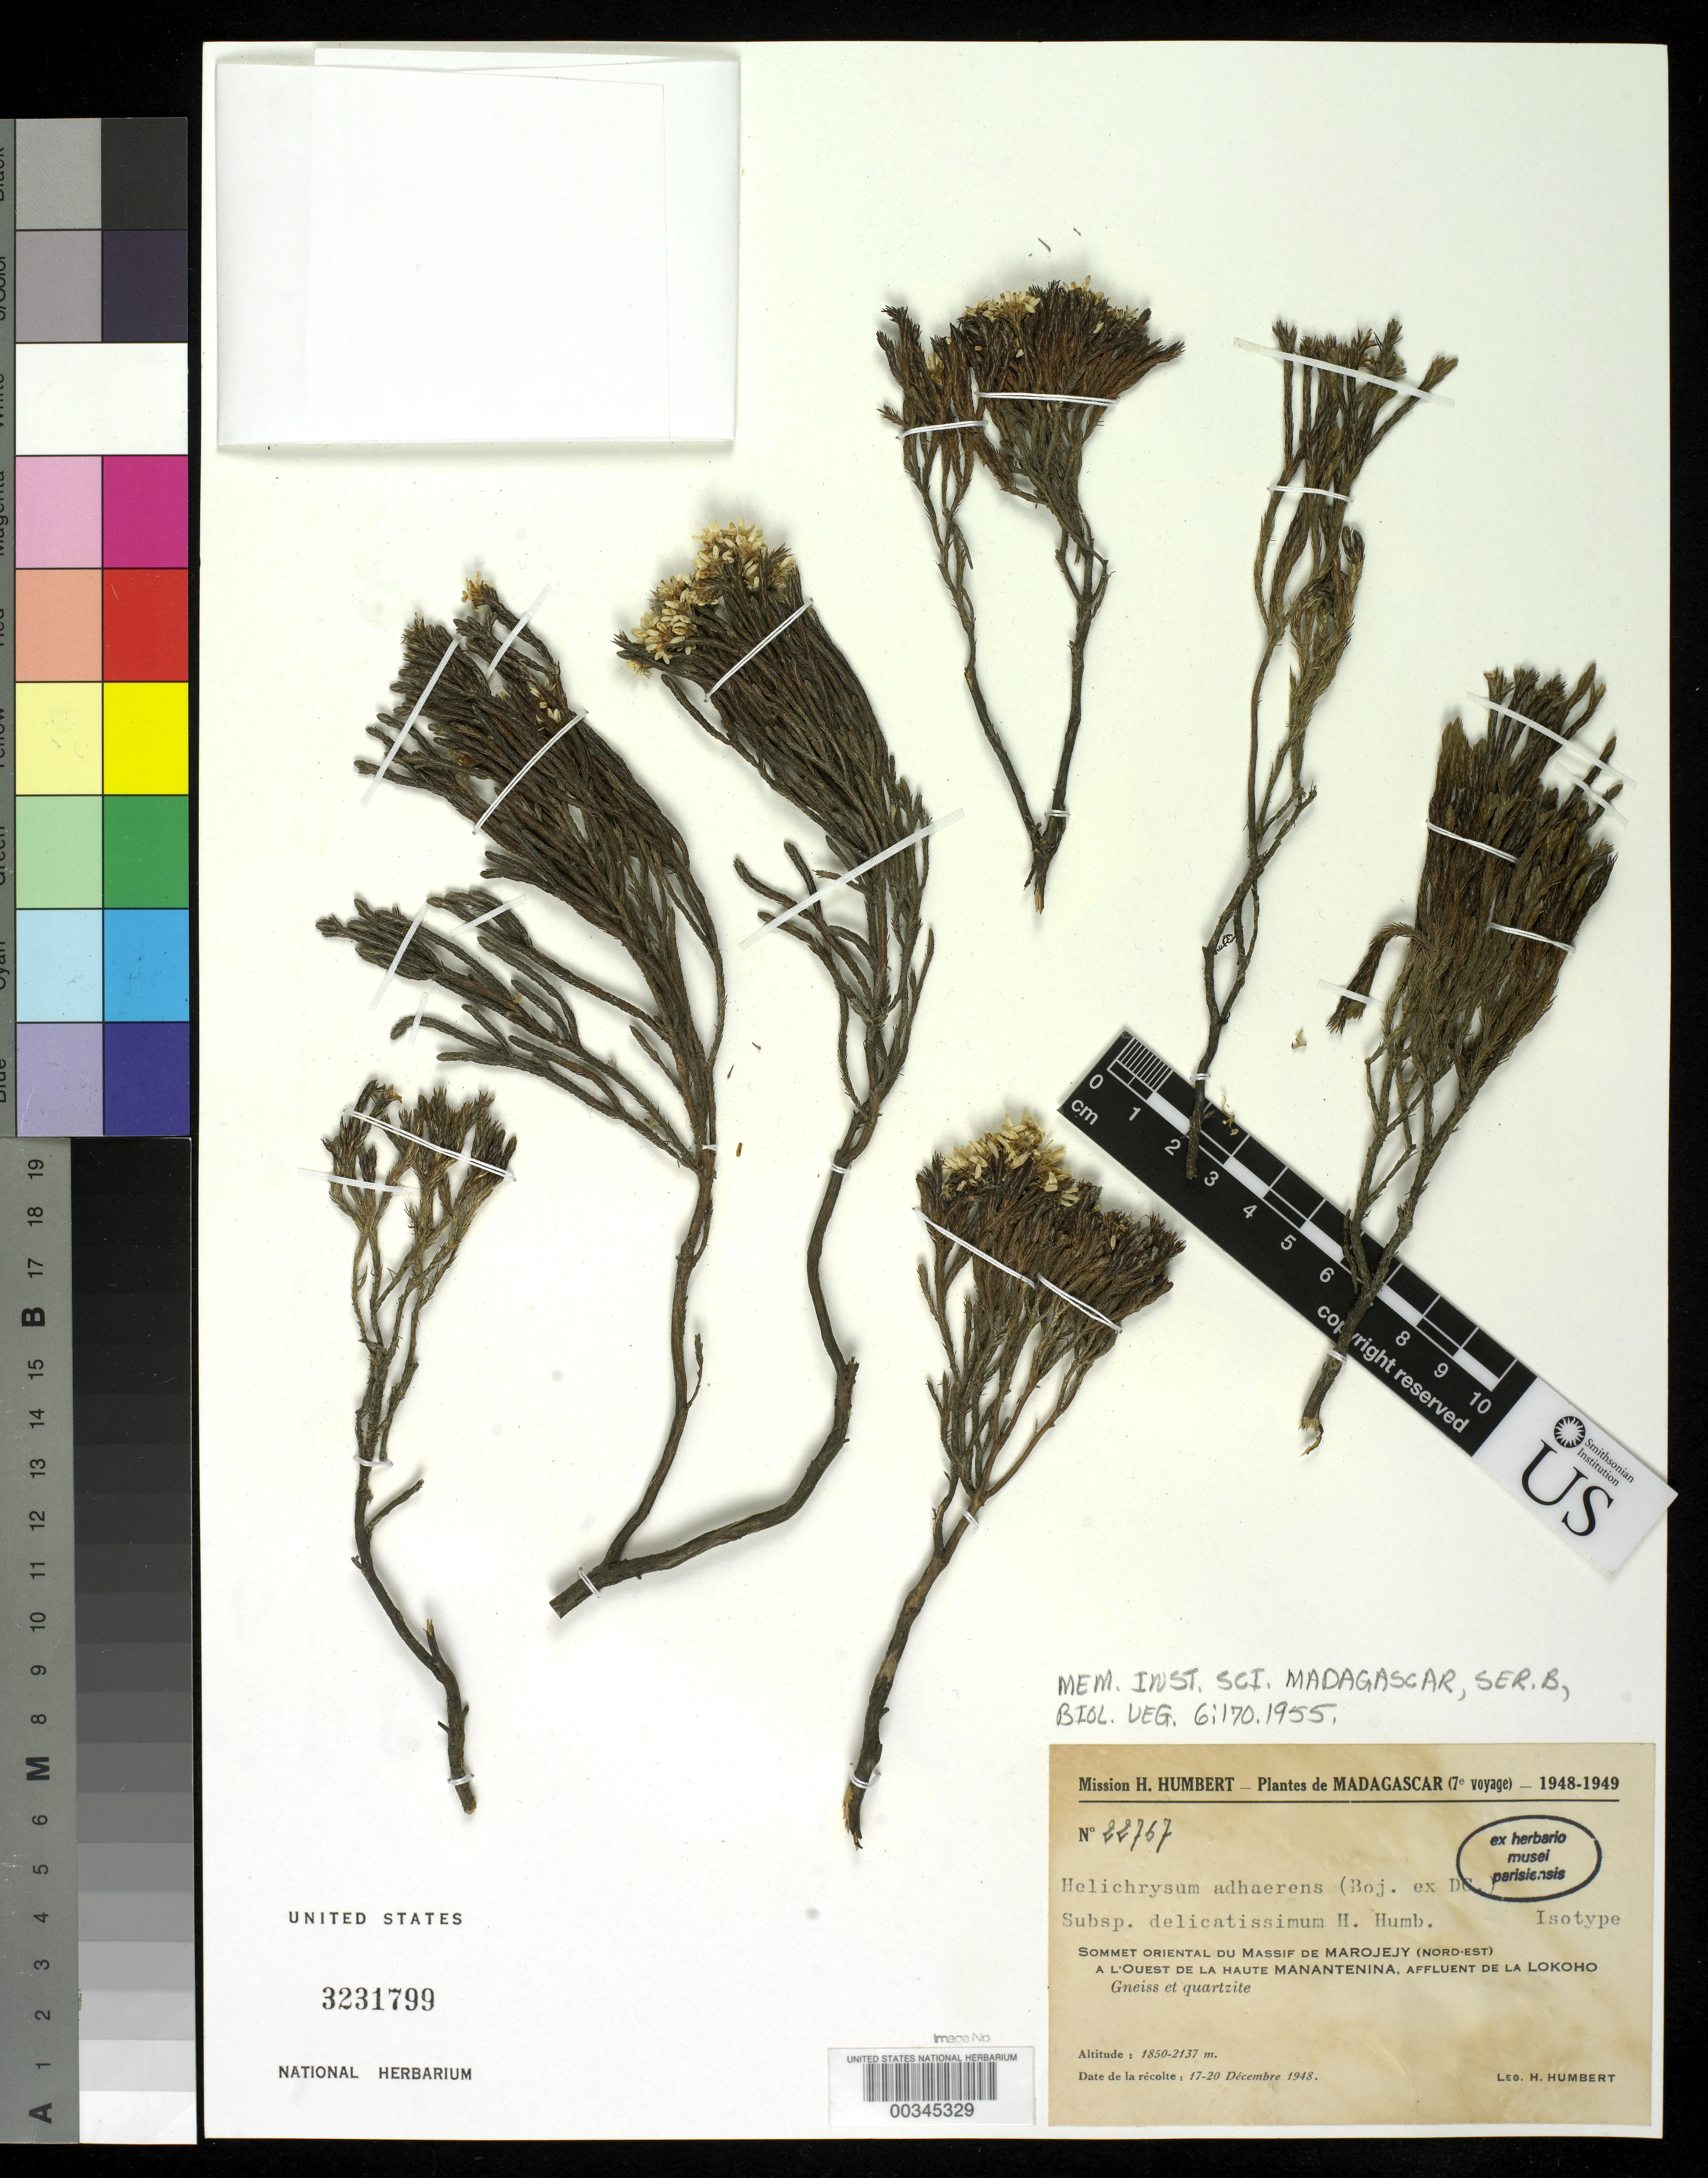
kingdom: Plantae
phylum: Tracheophyta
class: Magnoliopsida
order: Asterales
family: Asteraceae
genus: Helichrysum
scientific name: Helichrysum adhaerens subsp. delicatissimum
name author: Humbert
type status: Isotype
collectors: H. Humbert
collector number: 22767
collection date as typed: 17 Dec 1948 to 20 Dec 1948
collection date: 1948-12-17/1948-12-20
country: Madagascar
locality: Sommet oriental du Massif de Marojejy (NE) a l'ouest de la haute Manantenina, affluent de la Lokoho. [Eastern summit of the Marojejy Mountain Range (NE) to the west of upper Manantenina, tributary of the Lokoho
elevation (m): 1850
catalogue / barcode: US 3231799